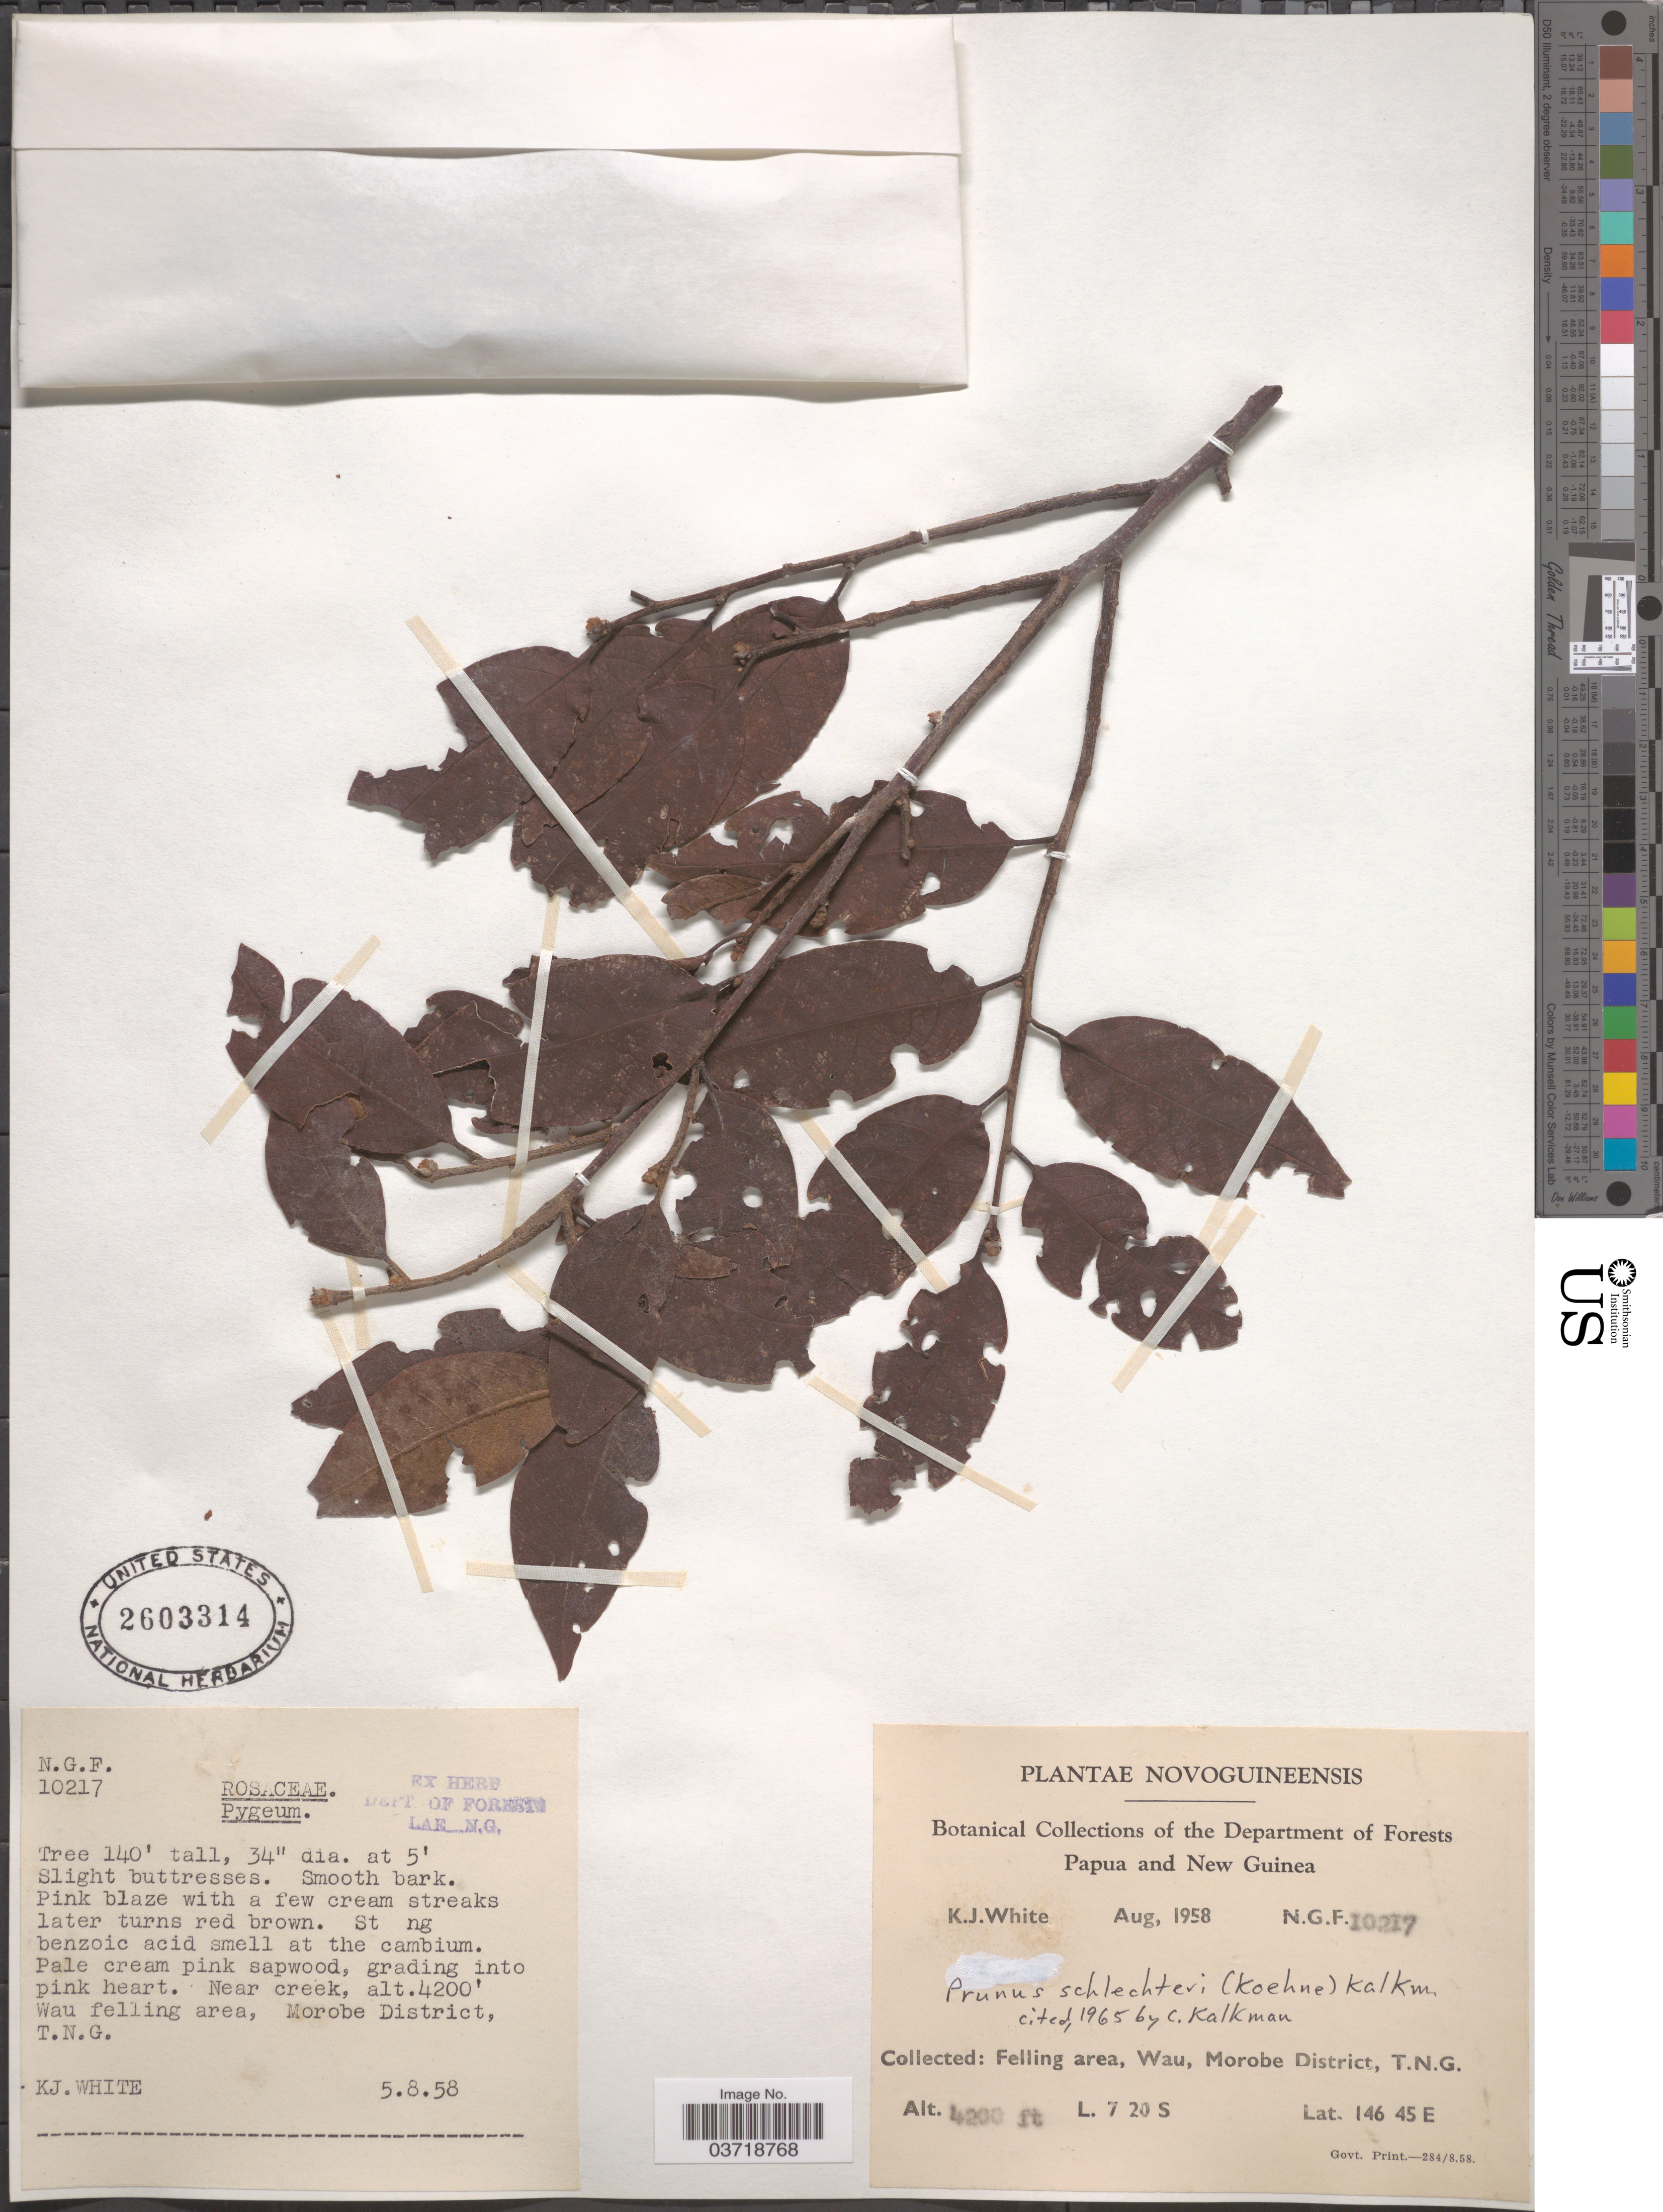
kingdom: Plantae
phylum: Tracheophyta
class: Magnoliopsida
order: Rosales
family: Rosaceae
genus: Prunus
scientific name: Prunus schlechteri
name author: (Koehne) Kalkman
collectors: K. J. White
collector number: NGF10217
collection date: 1958-08-05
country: Papua New Guinea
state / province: Morobe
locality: Novoguineensis. Felling area, Wau, Morobe District, T. N. G. Near creek.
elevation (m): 1280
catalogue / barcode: US 2603314